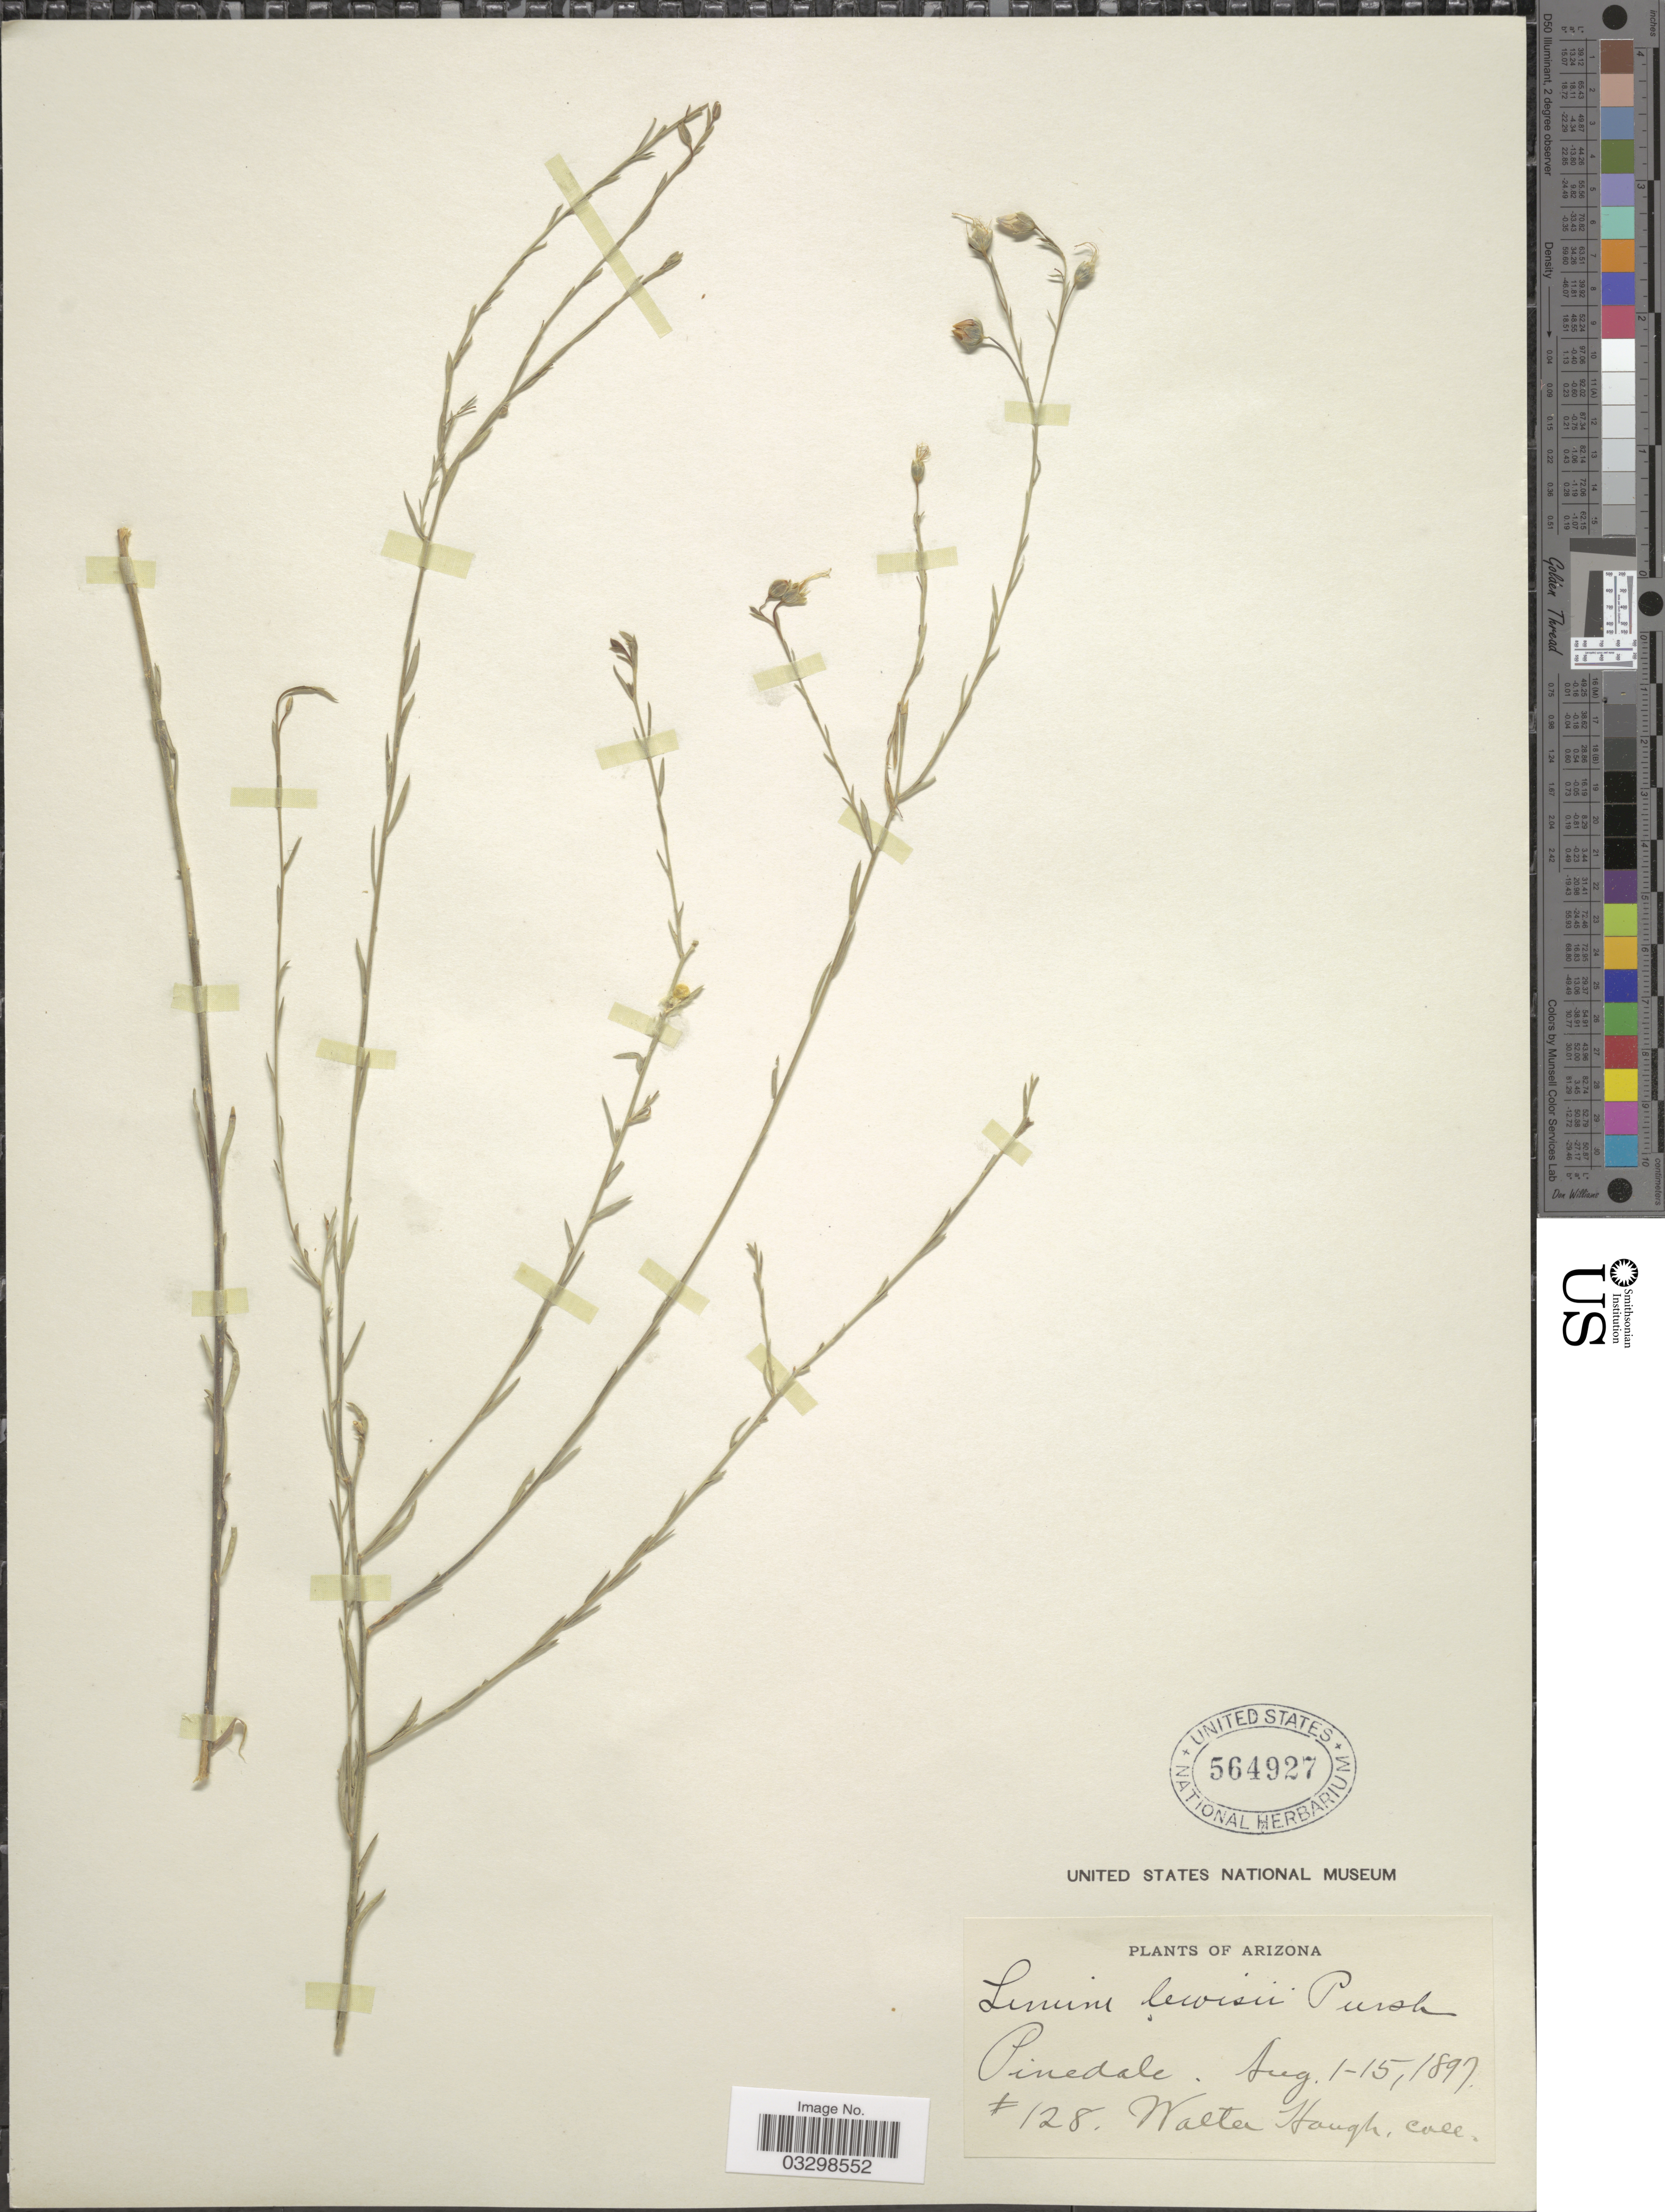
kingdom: Plantae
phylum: Tracheophyta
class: Magnoliopsida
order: Malpighiales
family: Linaceae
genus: Linum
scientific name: Linum lewisii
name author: Pursh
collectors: W. Hough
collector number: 128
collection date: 1897-08-01/1897-08-15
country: United States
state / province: Arizona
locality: Pinedale.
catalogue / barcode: US 564927